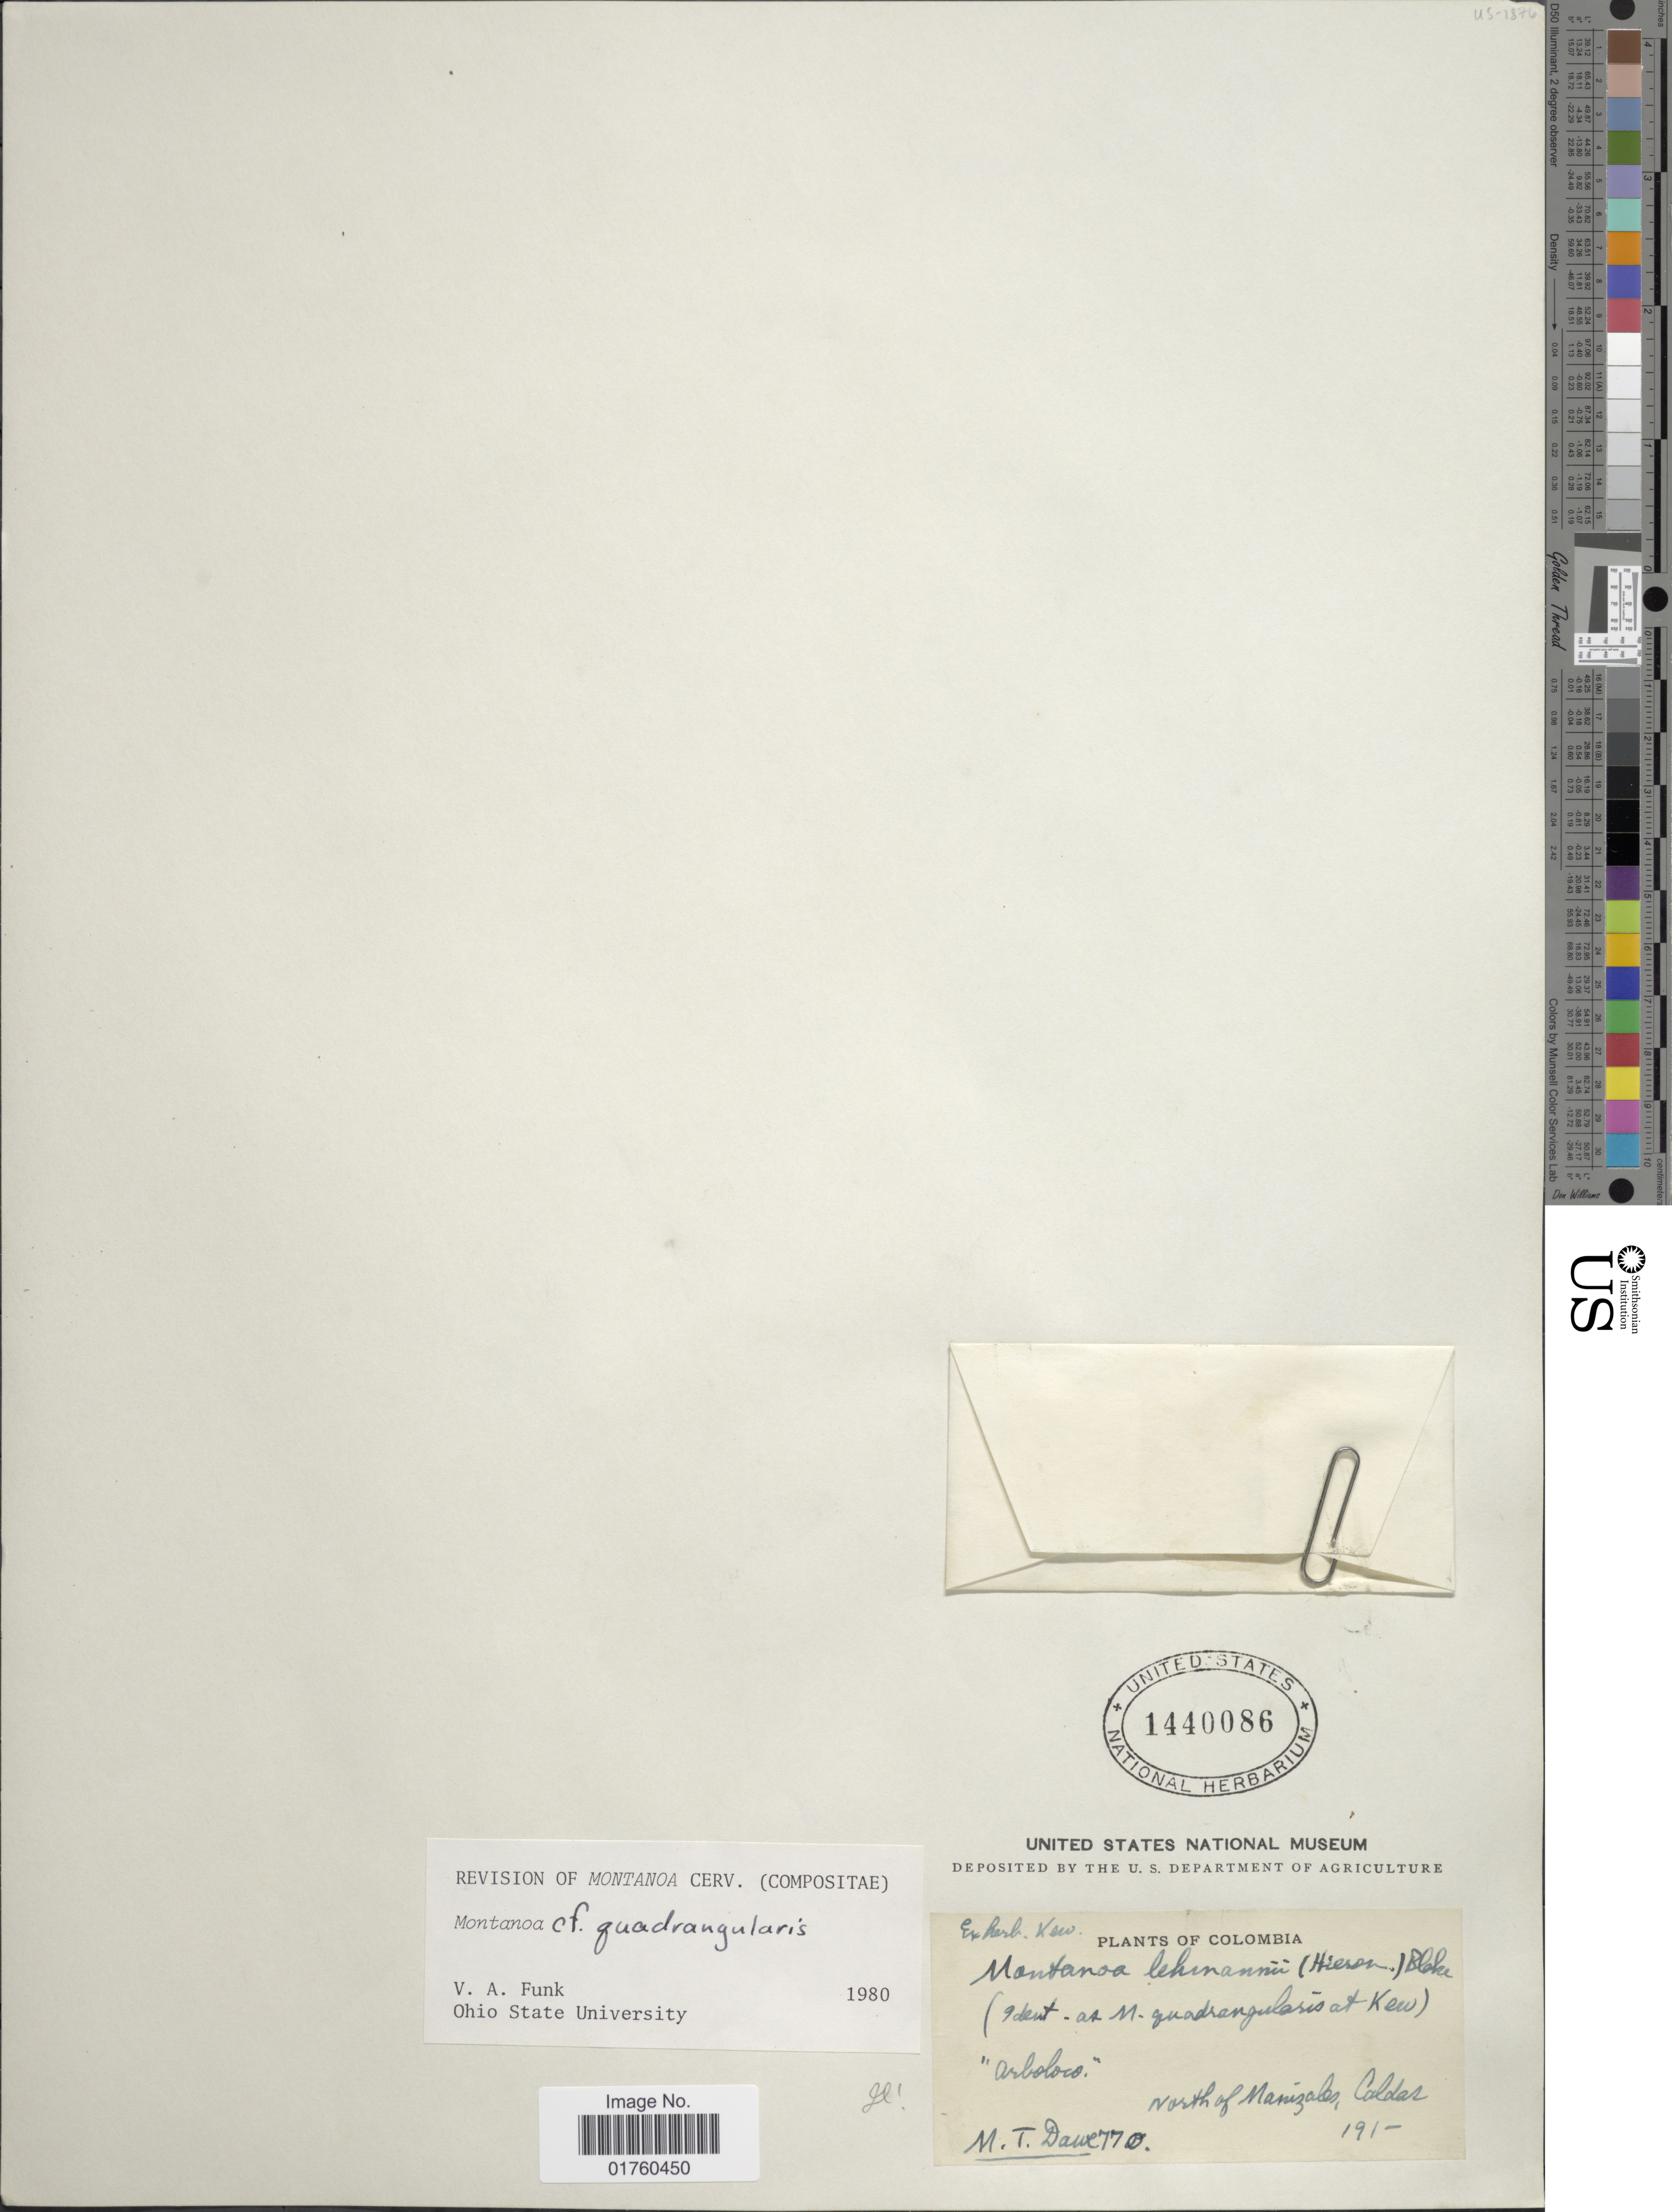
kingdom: Plantae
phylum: Tracheophyta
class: Magnoliopsida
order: Asterales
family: Asteraceae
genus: Montanoa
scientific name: Montanoa quadrangularis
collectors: M. T. Dawe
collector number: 770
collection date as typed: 191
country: Colombia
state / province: Caldas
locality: North of Manizales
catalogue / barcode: US 1440086